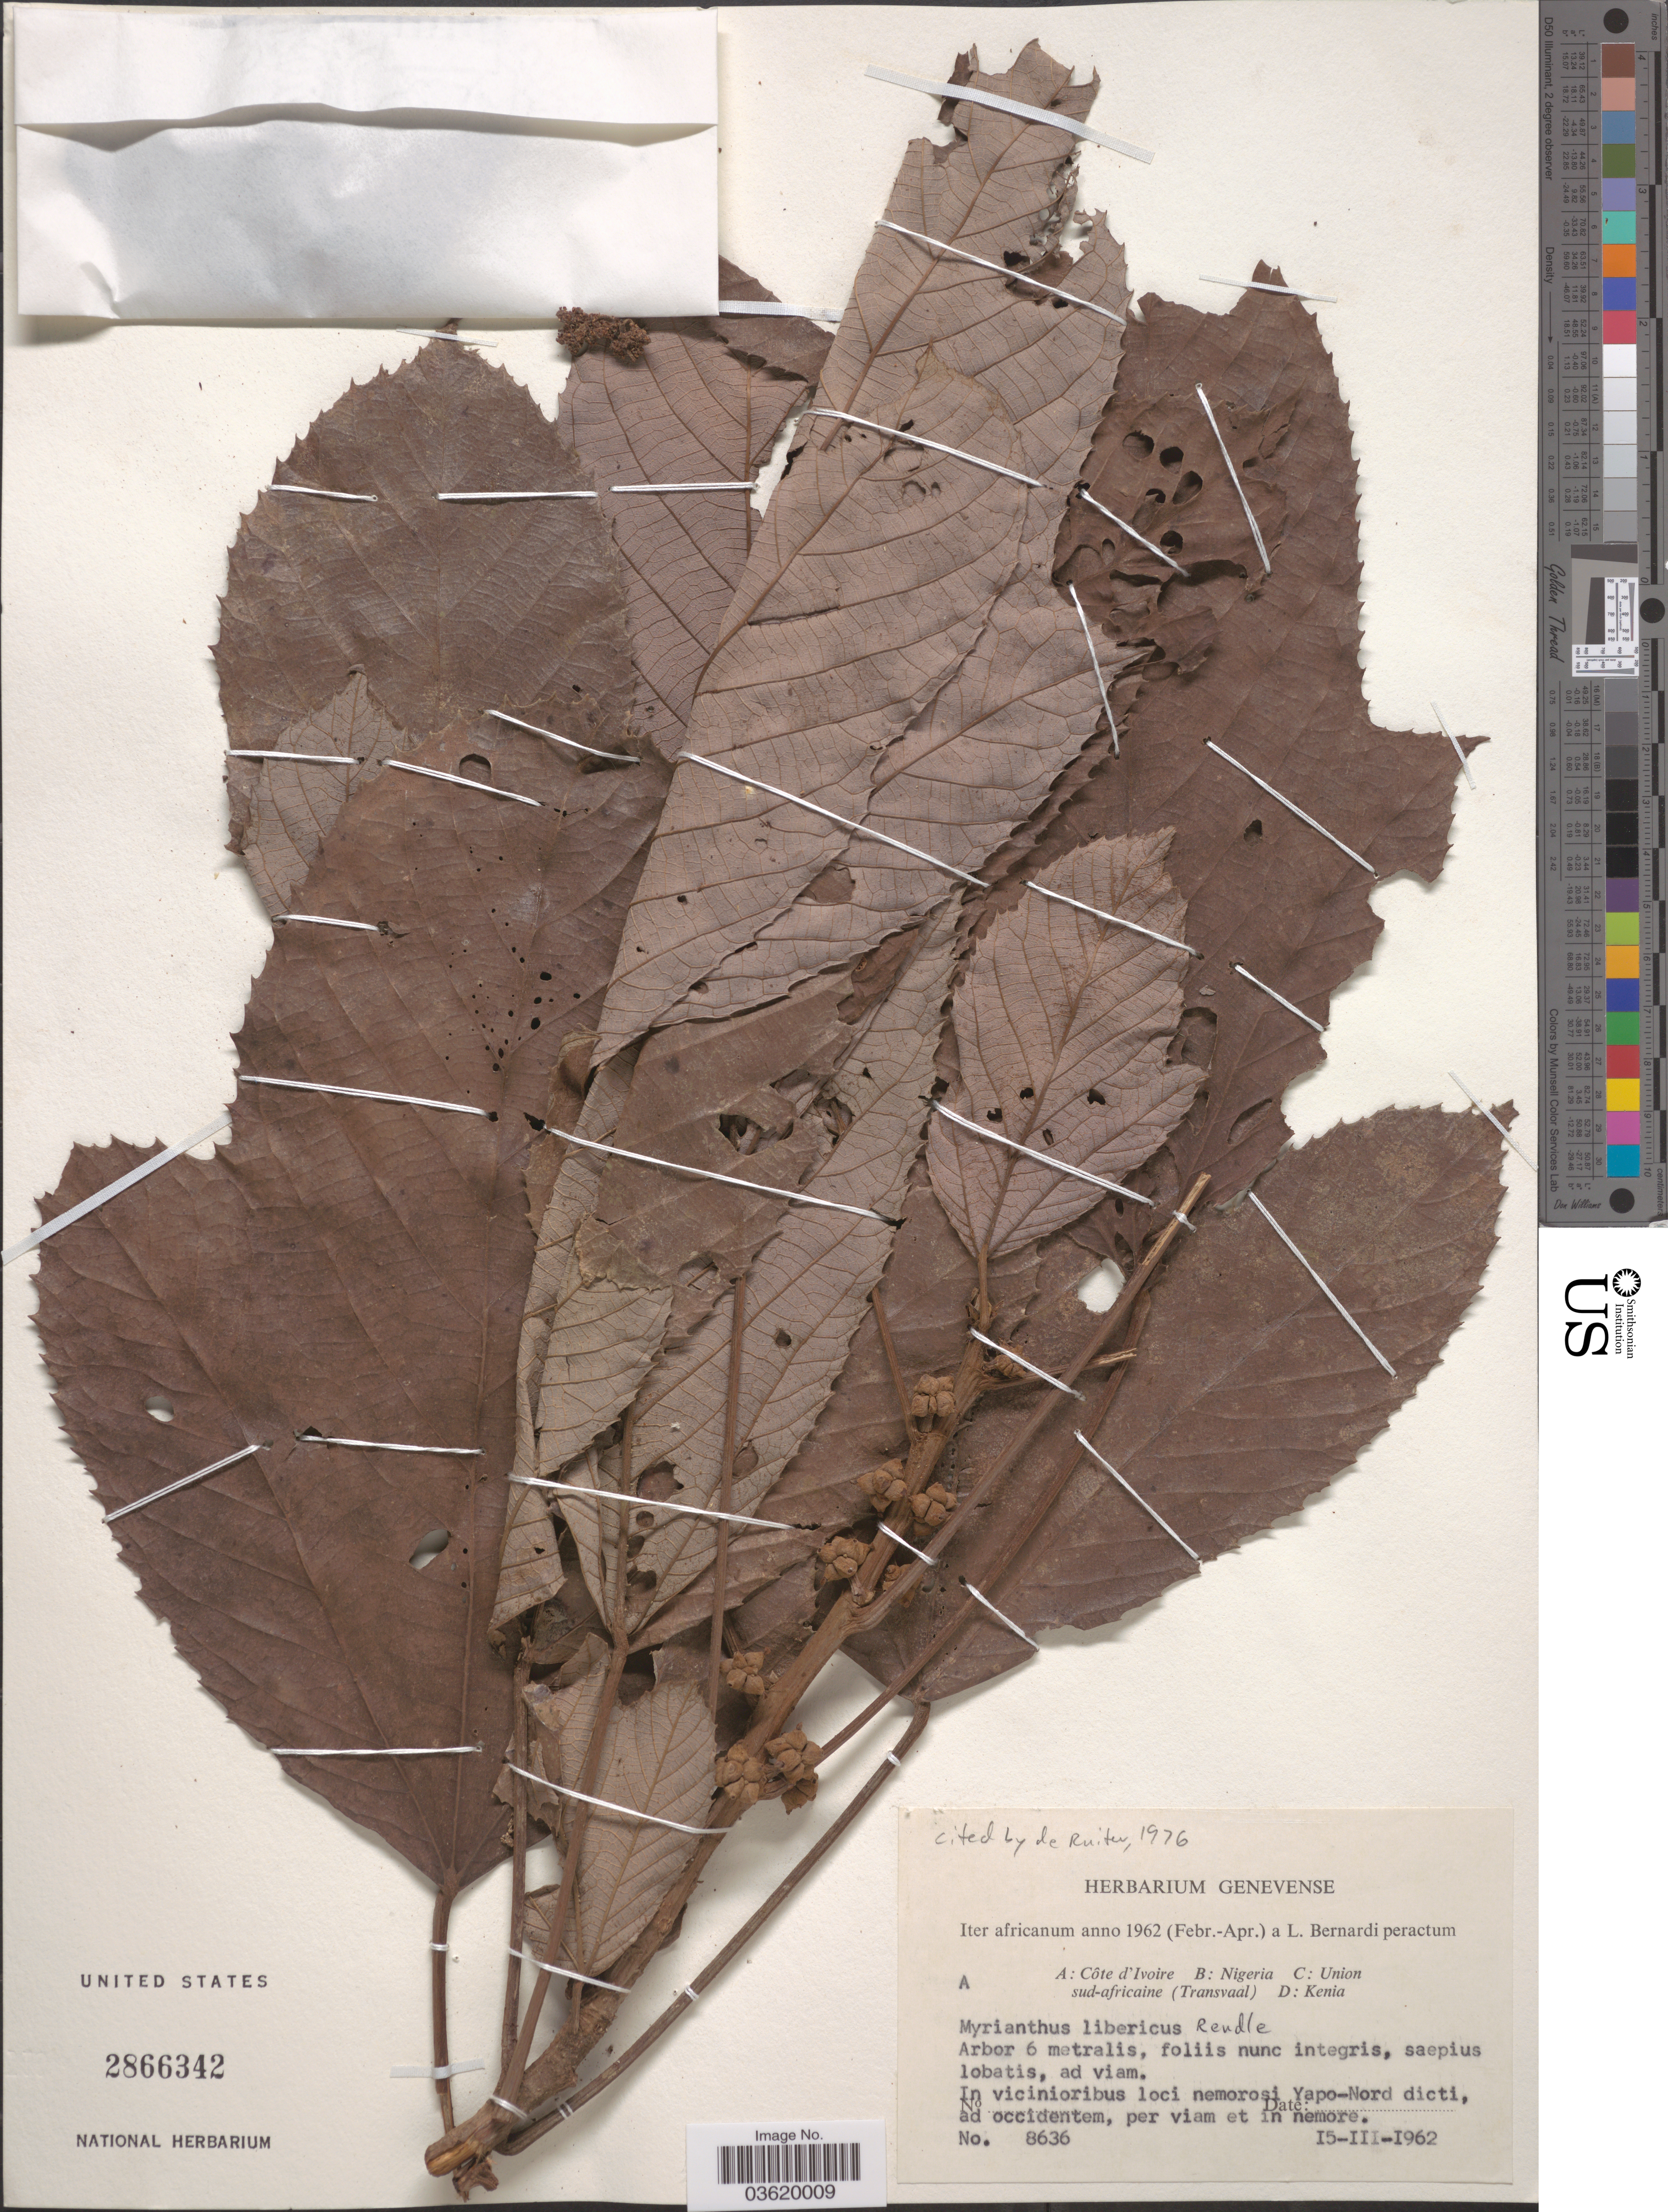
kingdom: Plantae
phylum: Tracheophyta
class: Magnoliopsida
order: Rosales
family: Urticaceae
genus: Myrianthus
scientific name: Myrianthus libericus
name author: Rendle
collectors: L. Bernardi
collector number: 8636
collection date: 1962-03-15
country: Ivory Coast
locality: Côte d'Ivoire. In vicinioribus loci nemorosi Yapo-Nord dicti, ad occidentem, per viam et in nemore.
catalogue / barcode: US 2866342